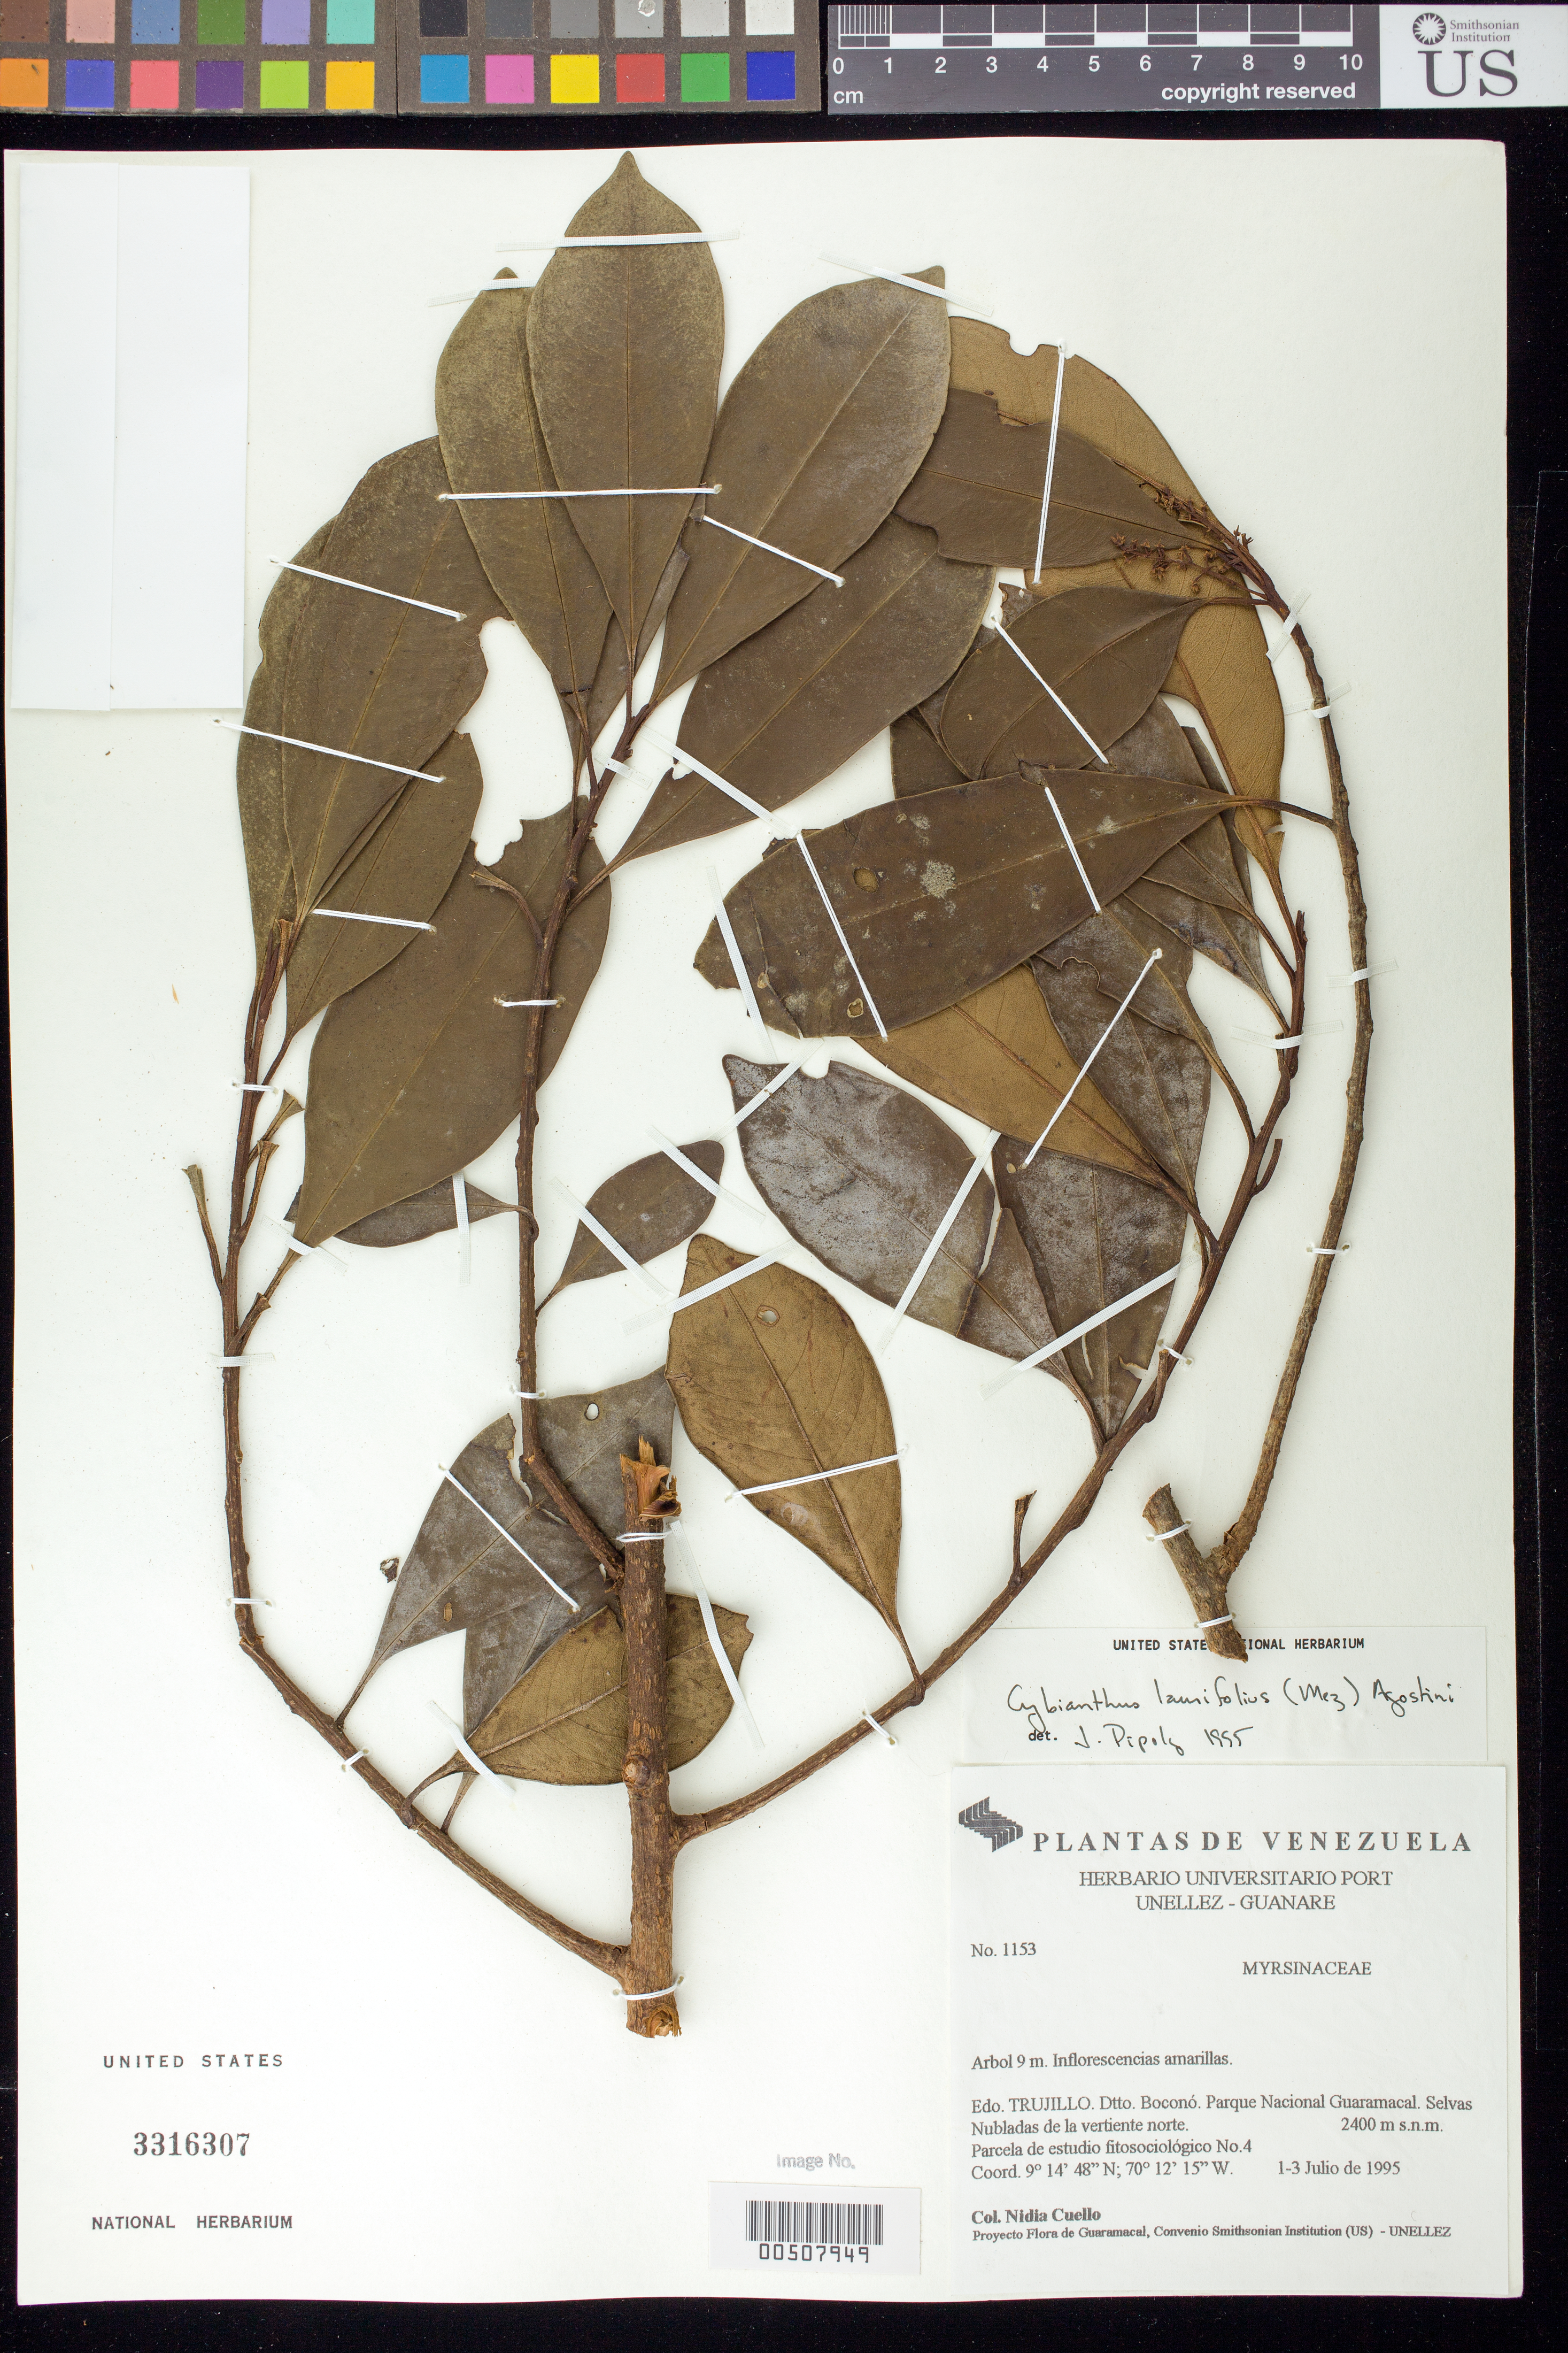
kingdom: Plantae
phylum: Tracheophyta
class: Magnoliopsida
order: Ericales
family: Primulaceae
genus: Cybianthus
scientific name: Cybianthus laurifolius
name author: (Mez) G. Agostini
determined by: Pipoly, J. J., III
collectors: N. L. Cuello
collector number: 1153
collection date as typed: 01 Jul 1995 to 03 Jul 1995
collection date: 1995-07-01/1995-07-03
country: Venezuela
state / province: Trujillo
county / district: Boconó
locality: Parque Nacional Guaramacal. Vertiente N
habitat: Selvas Nubladas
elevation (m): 2400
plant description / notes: PORT, US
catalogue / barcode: US 3316307